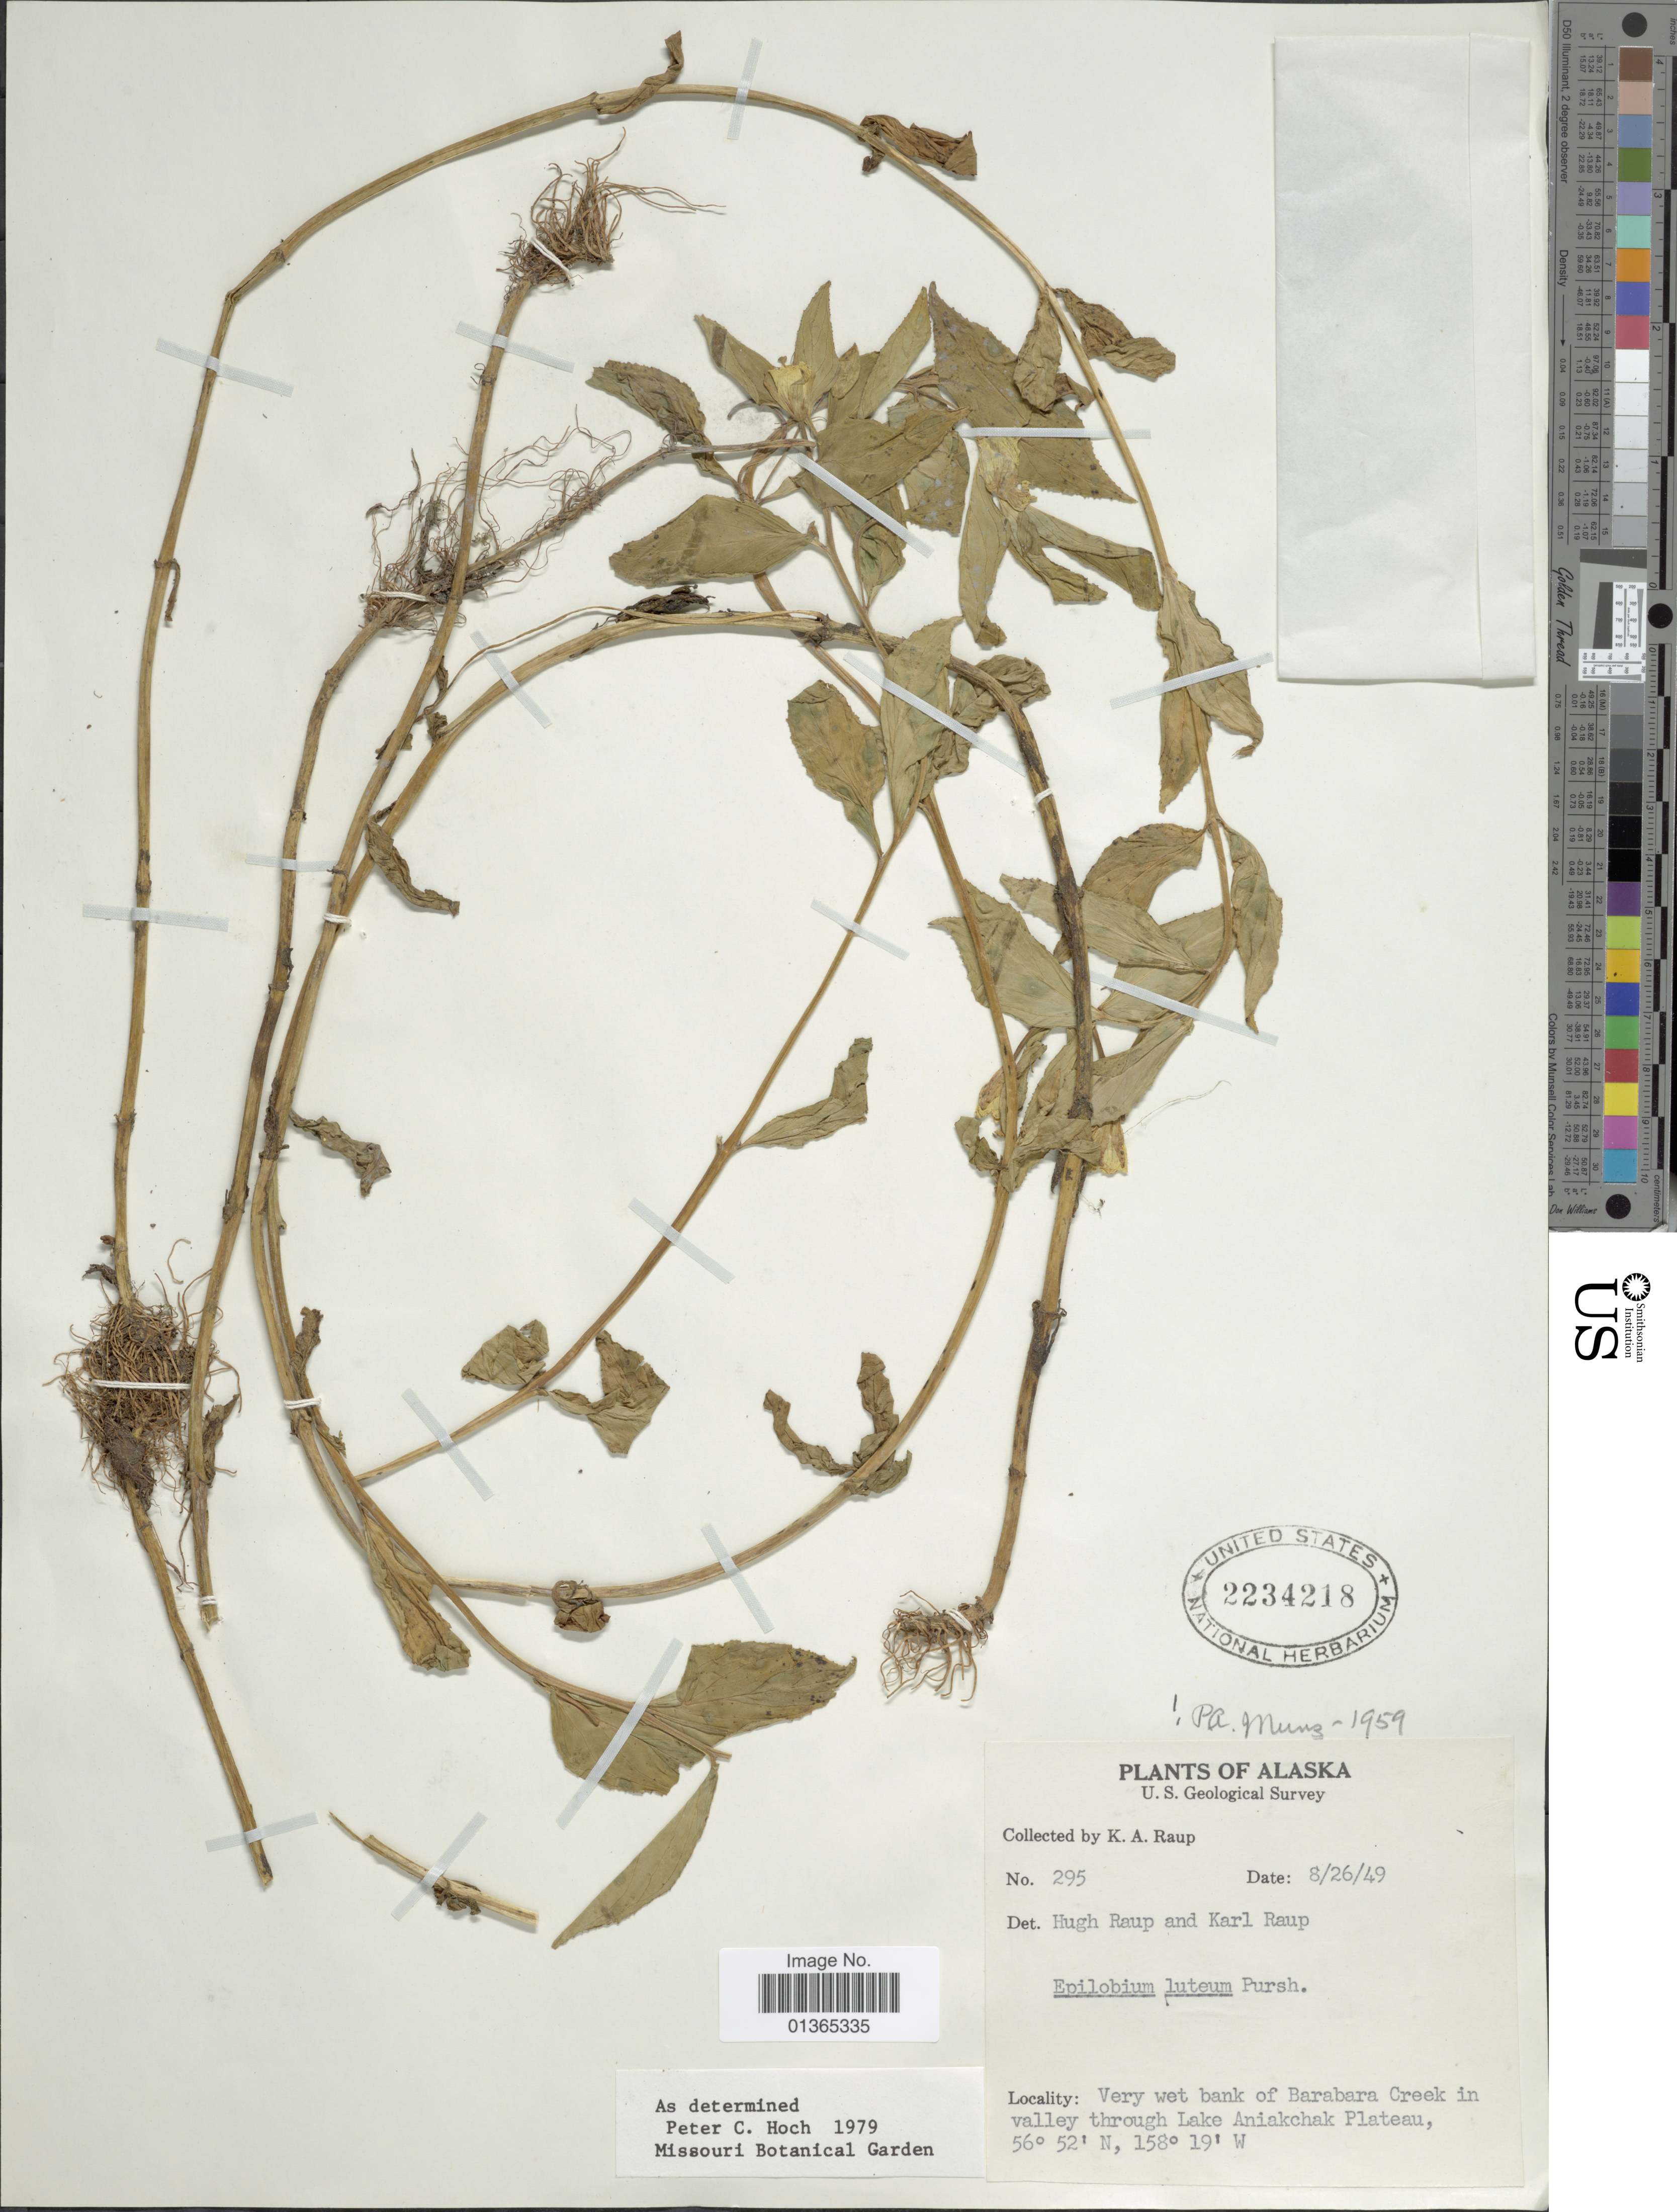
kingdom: Plantae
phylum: Tracheophyta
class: Magnoliopsida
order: Myrtales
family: Onagraceae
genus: Epilobium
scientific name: Epilobium luteum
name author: Pursh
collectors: K. Raup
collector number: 295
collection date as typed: Transcribed d/m/y: 26/8/49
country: United States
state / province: Alaska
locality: Very wet bank of Barabara Creek in valley through Lake Aniakchak Plateau.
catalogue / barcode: US 2234218